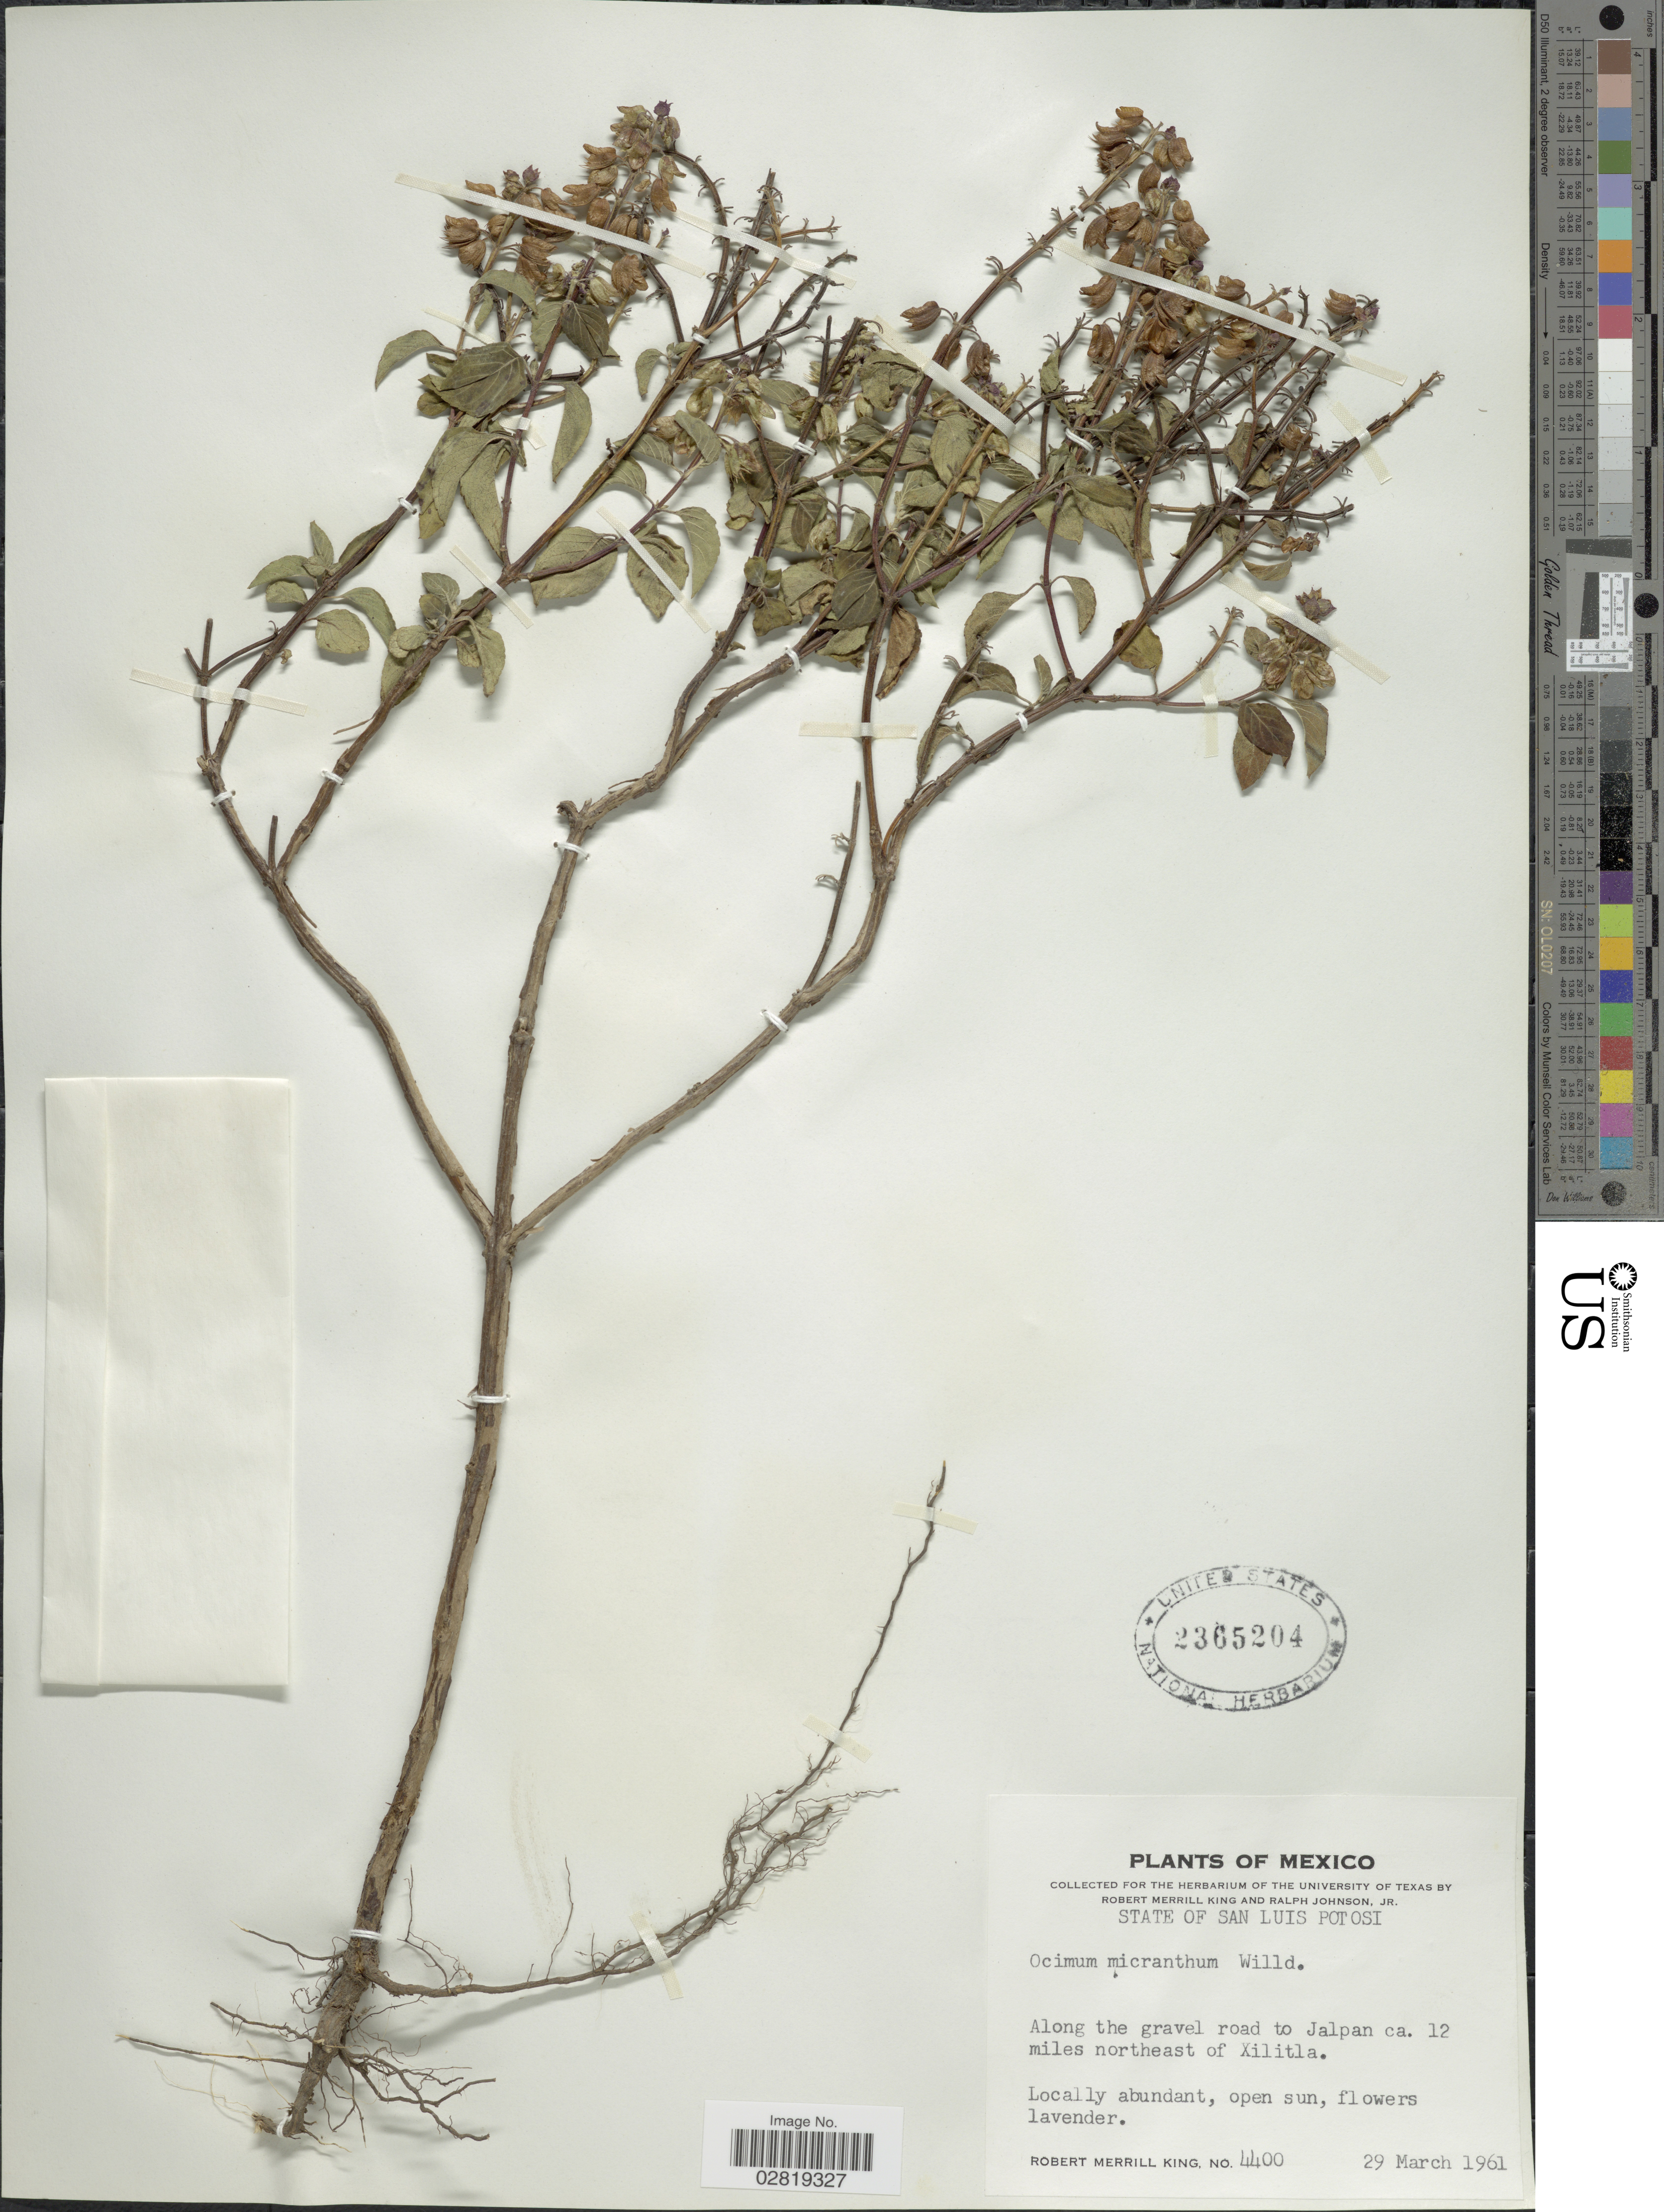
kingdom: Plantae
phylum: Tracheophyta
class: Magnoliopsida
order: Lamiales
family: Lamiaceae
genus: Ocimum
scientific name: Ocimum campechianum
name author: Mill.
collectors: R. M. King & R. Johnson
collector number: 4400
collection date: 1961-03-29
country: Mexico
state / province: San Luis Potosí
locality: Along the gravel road Jalpan ca. 12 miles northeast of Xilitla.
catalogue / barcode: US 2365204